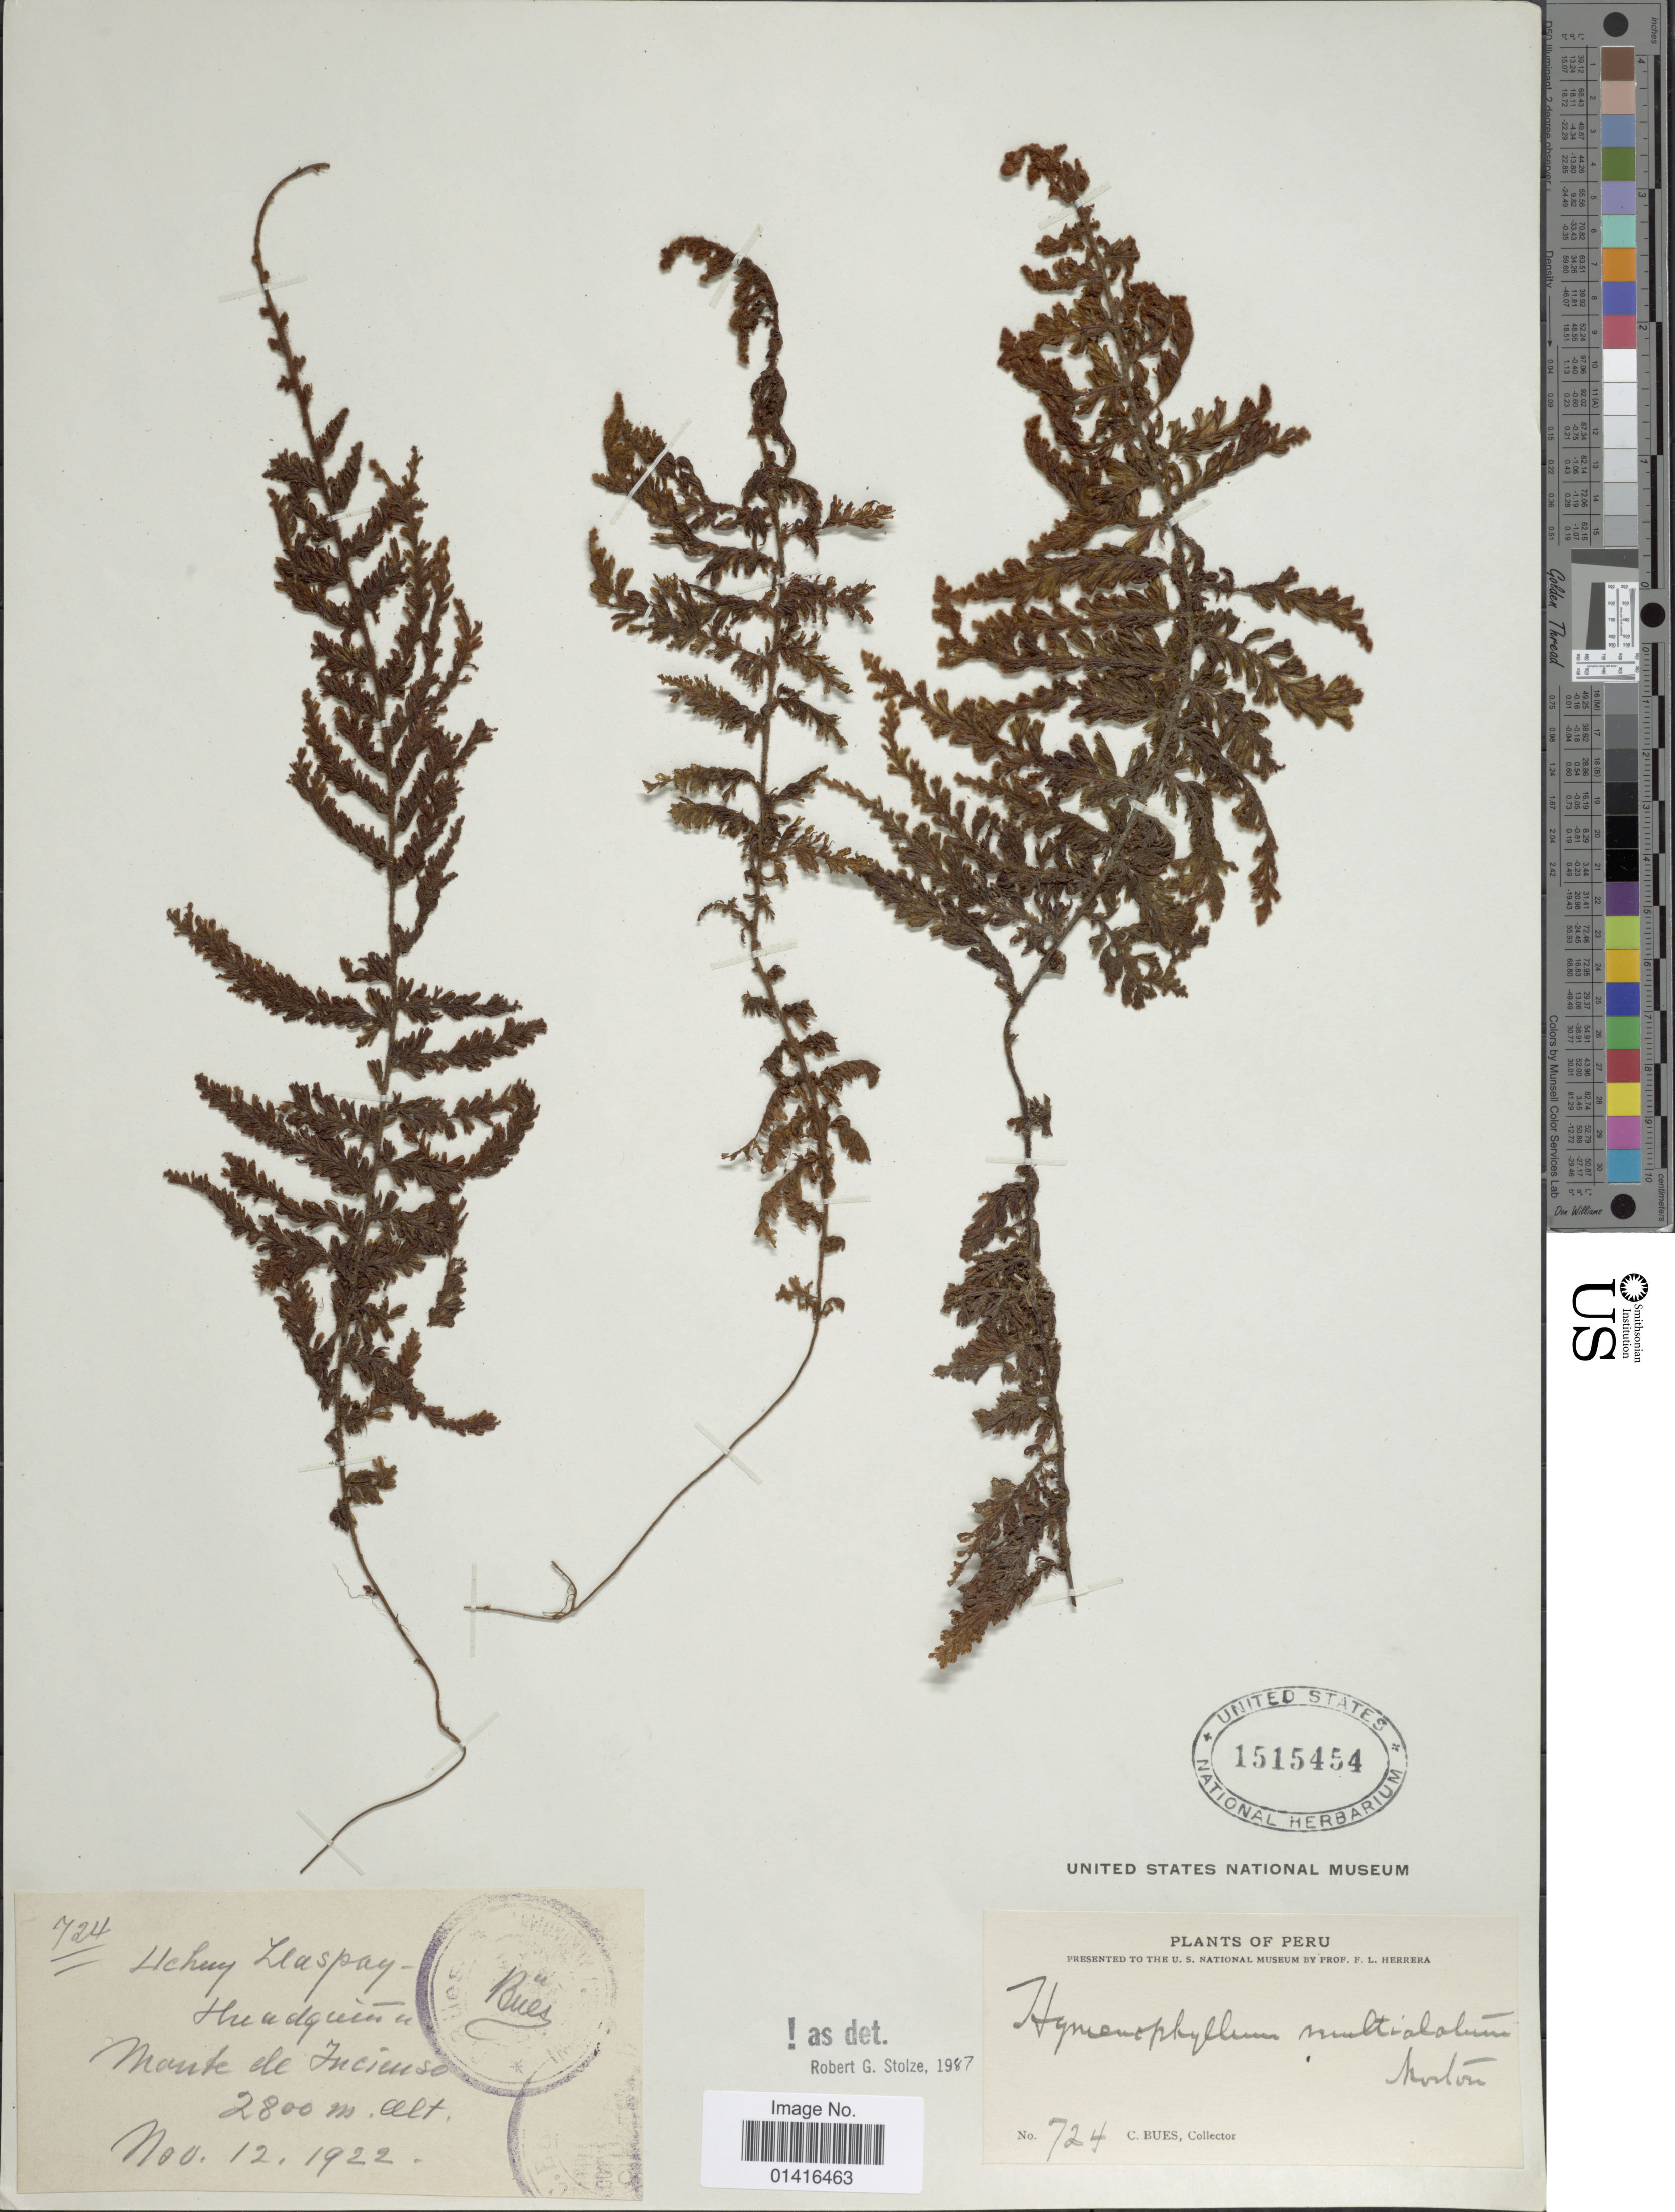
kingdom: Plantae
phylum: Tracheophyta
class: Polypodiopsida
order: Hymenophyllales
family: Hymenophyllaceae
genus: Hymenophyllum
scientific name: Hymenophyllum multialatum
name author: C.V. Morton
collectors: C. Bues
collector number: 724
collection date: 1920-11-12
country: Peru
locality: Huadquiñu Monte de Incíenso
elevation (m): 2800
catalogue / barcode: US 1515454